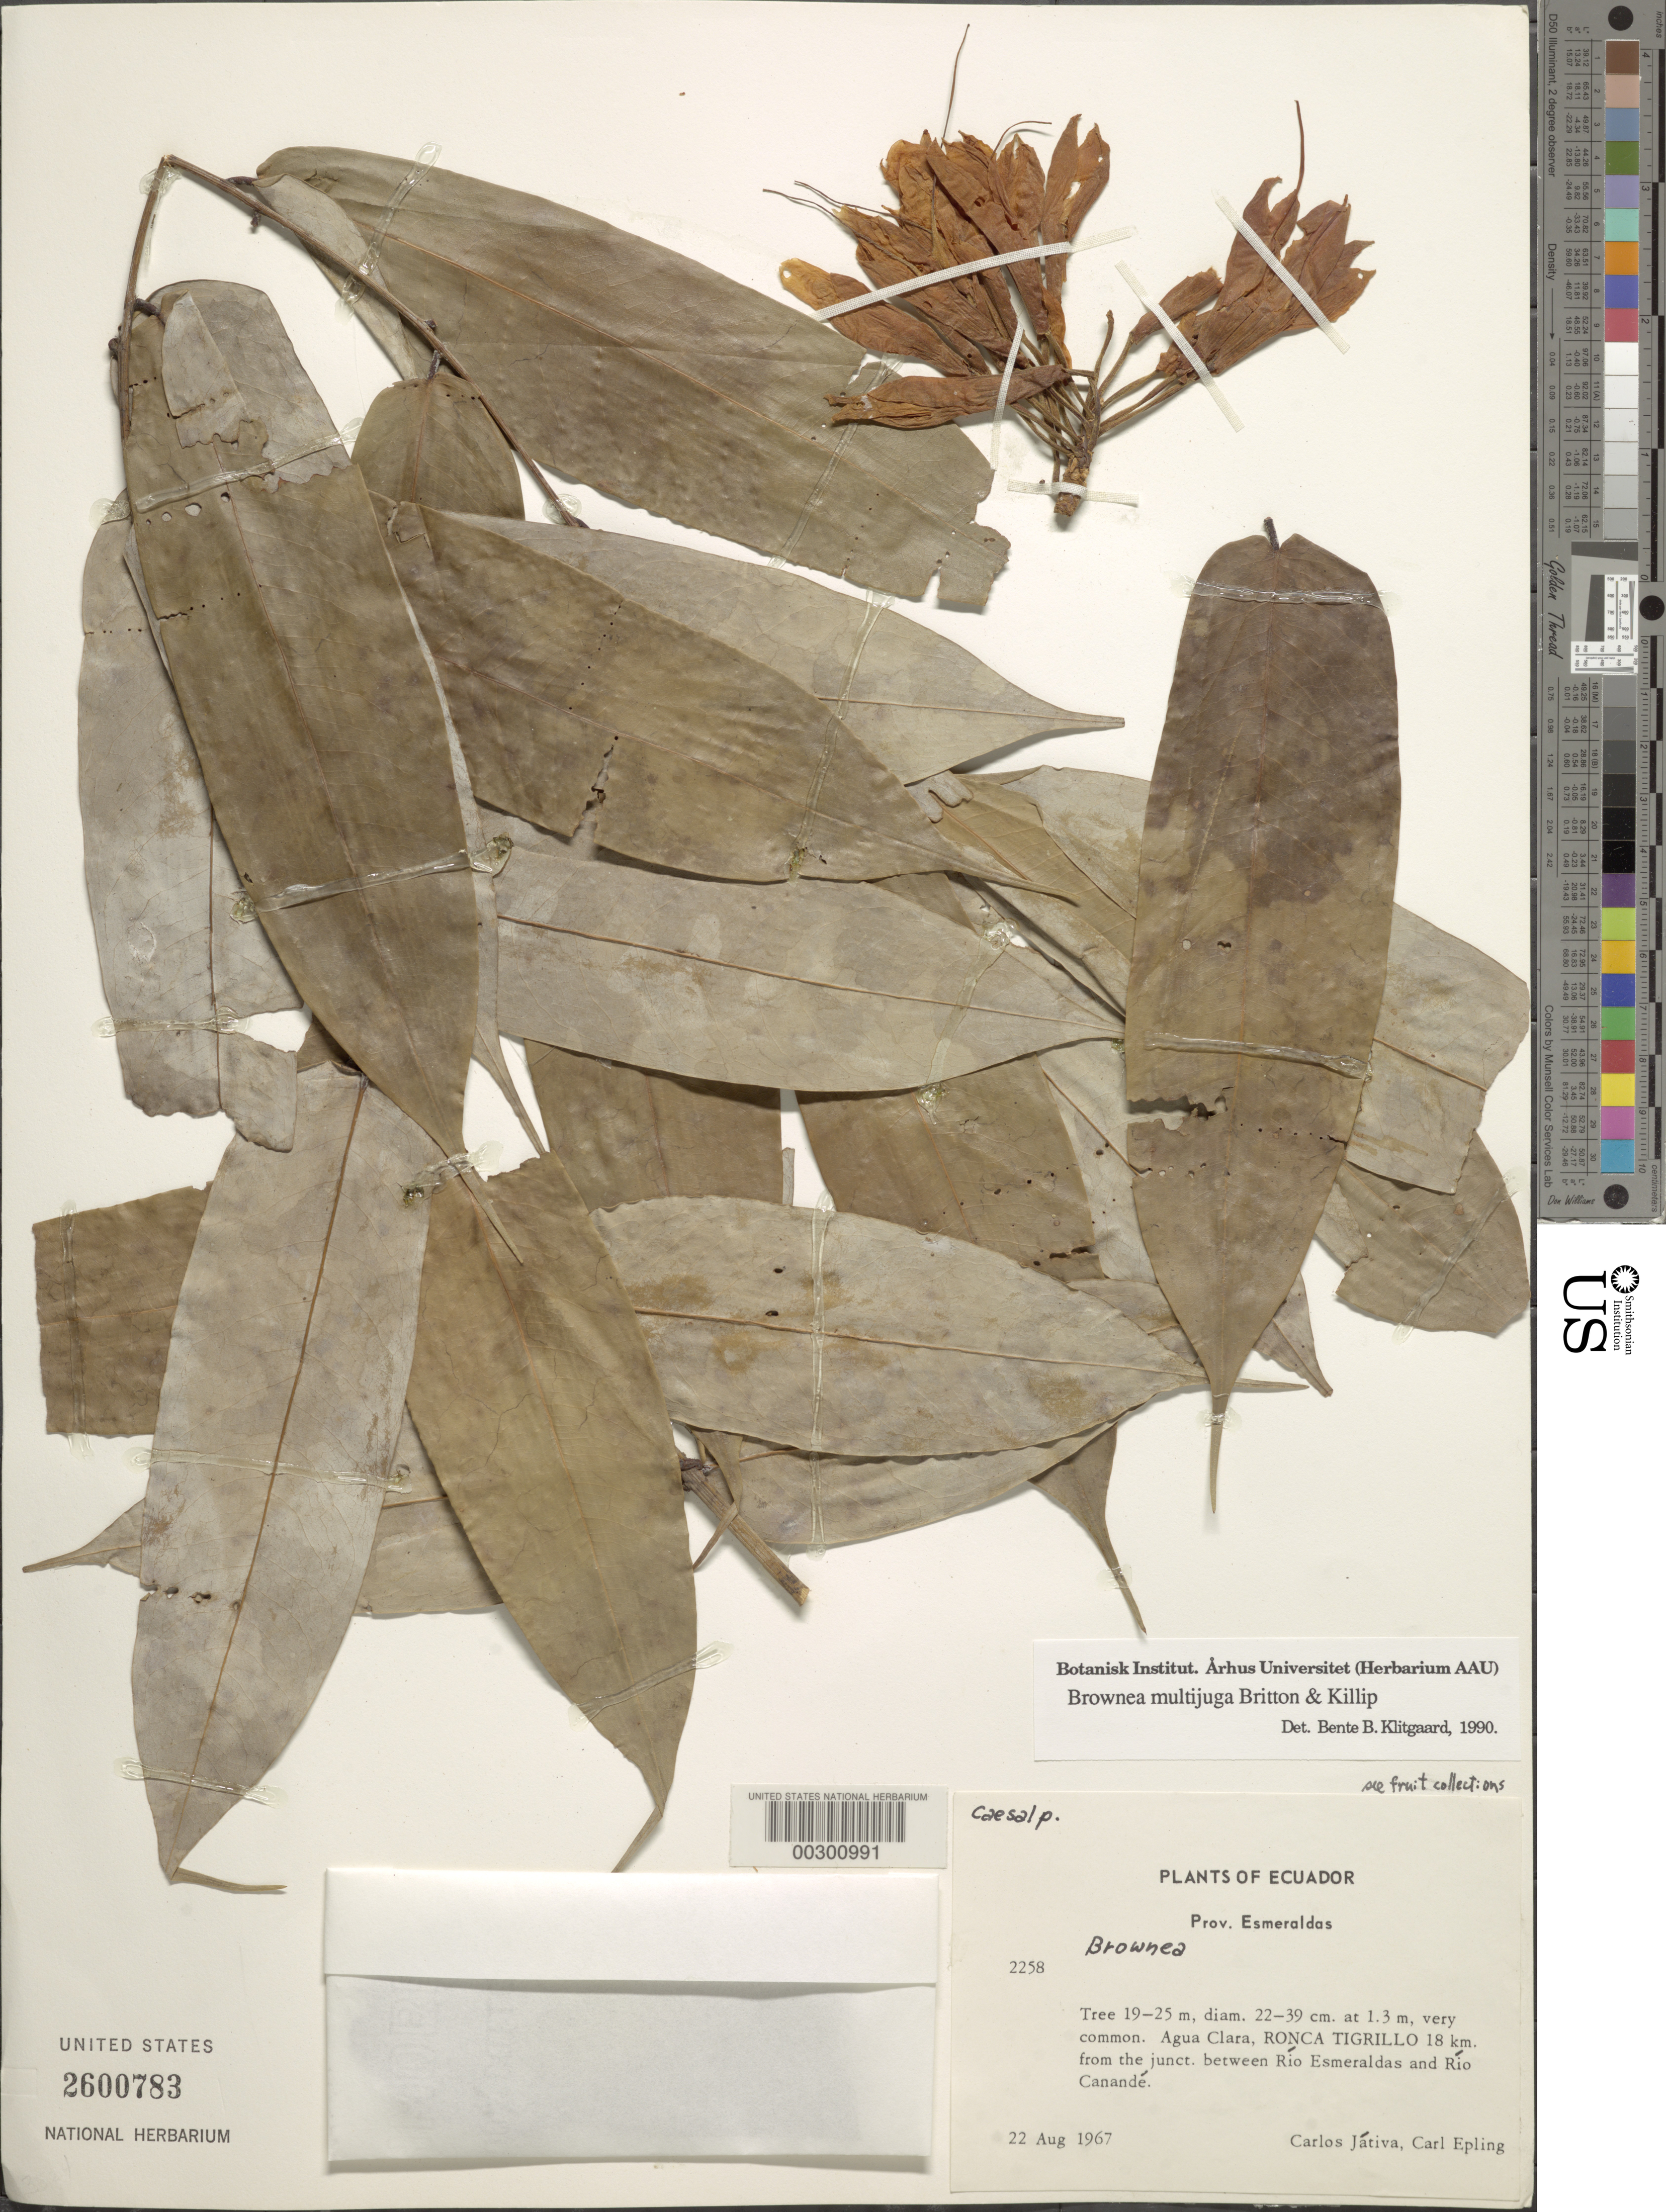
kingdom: Plantae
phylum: Tracheophyta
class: Magnoliopsida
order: Fabales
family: Fabaceae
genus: Brownea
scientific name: Brownea multijuga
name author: Britton & Killip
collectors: C. D. Játiva & C. C. Epling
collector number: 2258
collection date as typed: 22 Aug 1967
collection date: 1967-08-22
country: Ecuador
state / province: Esmeraldas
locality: Agua Clara, Ronca Tigrillo 18 km from the junction between Rio Esmeraldas and Rio Canande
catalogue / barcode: US 2600783